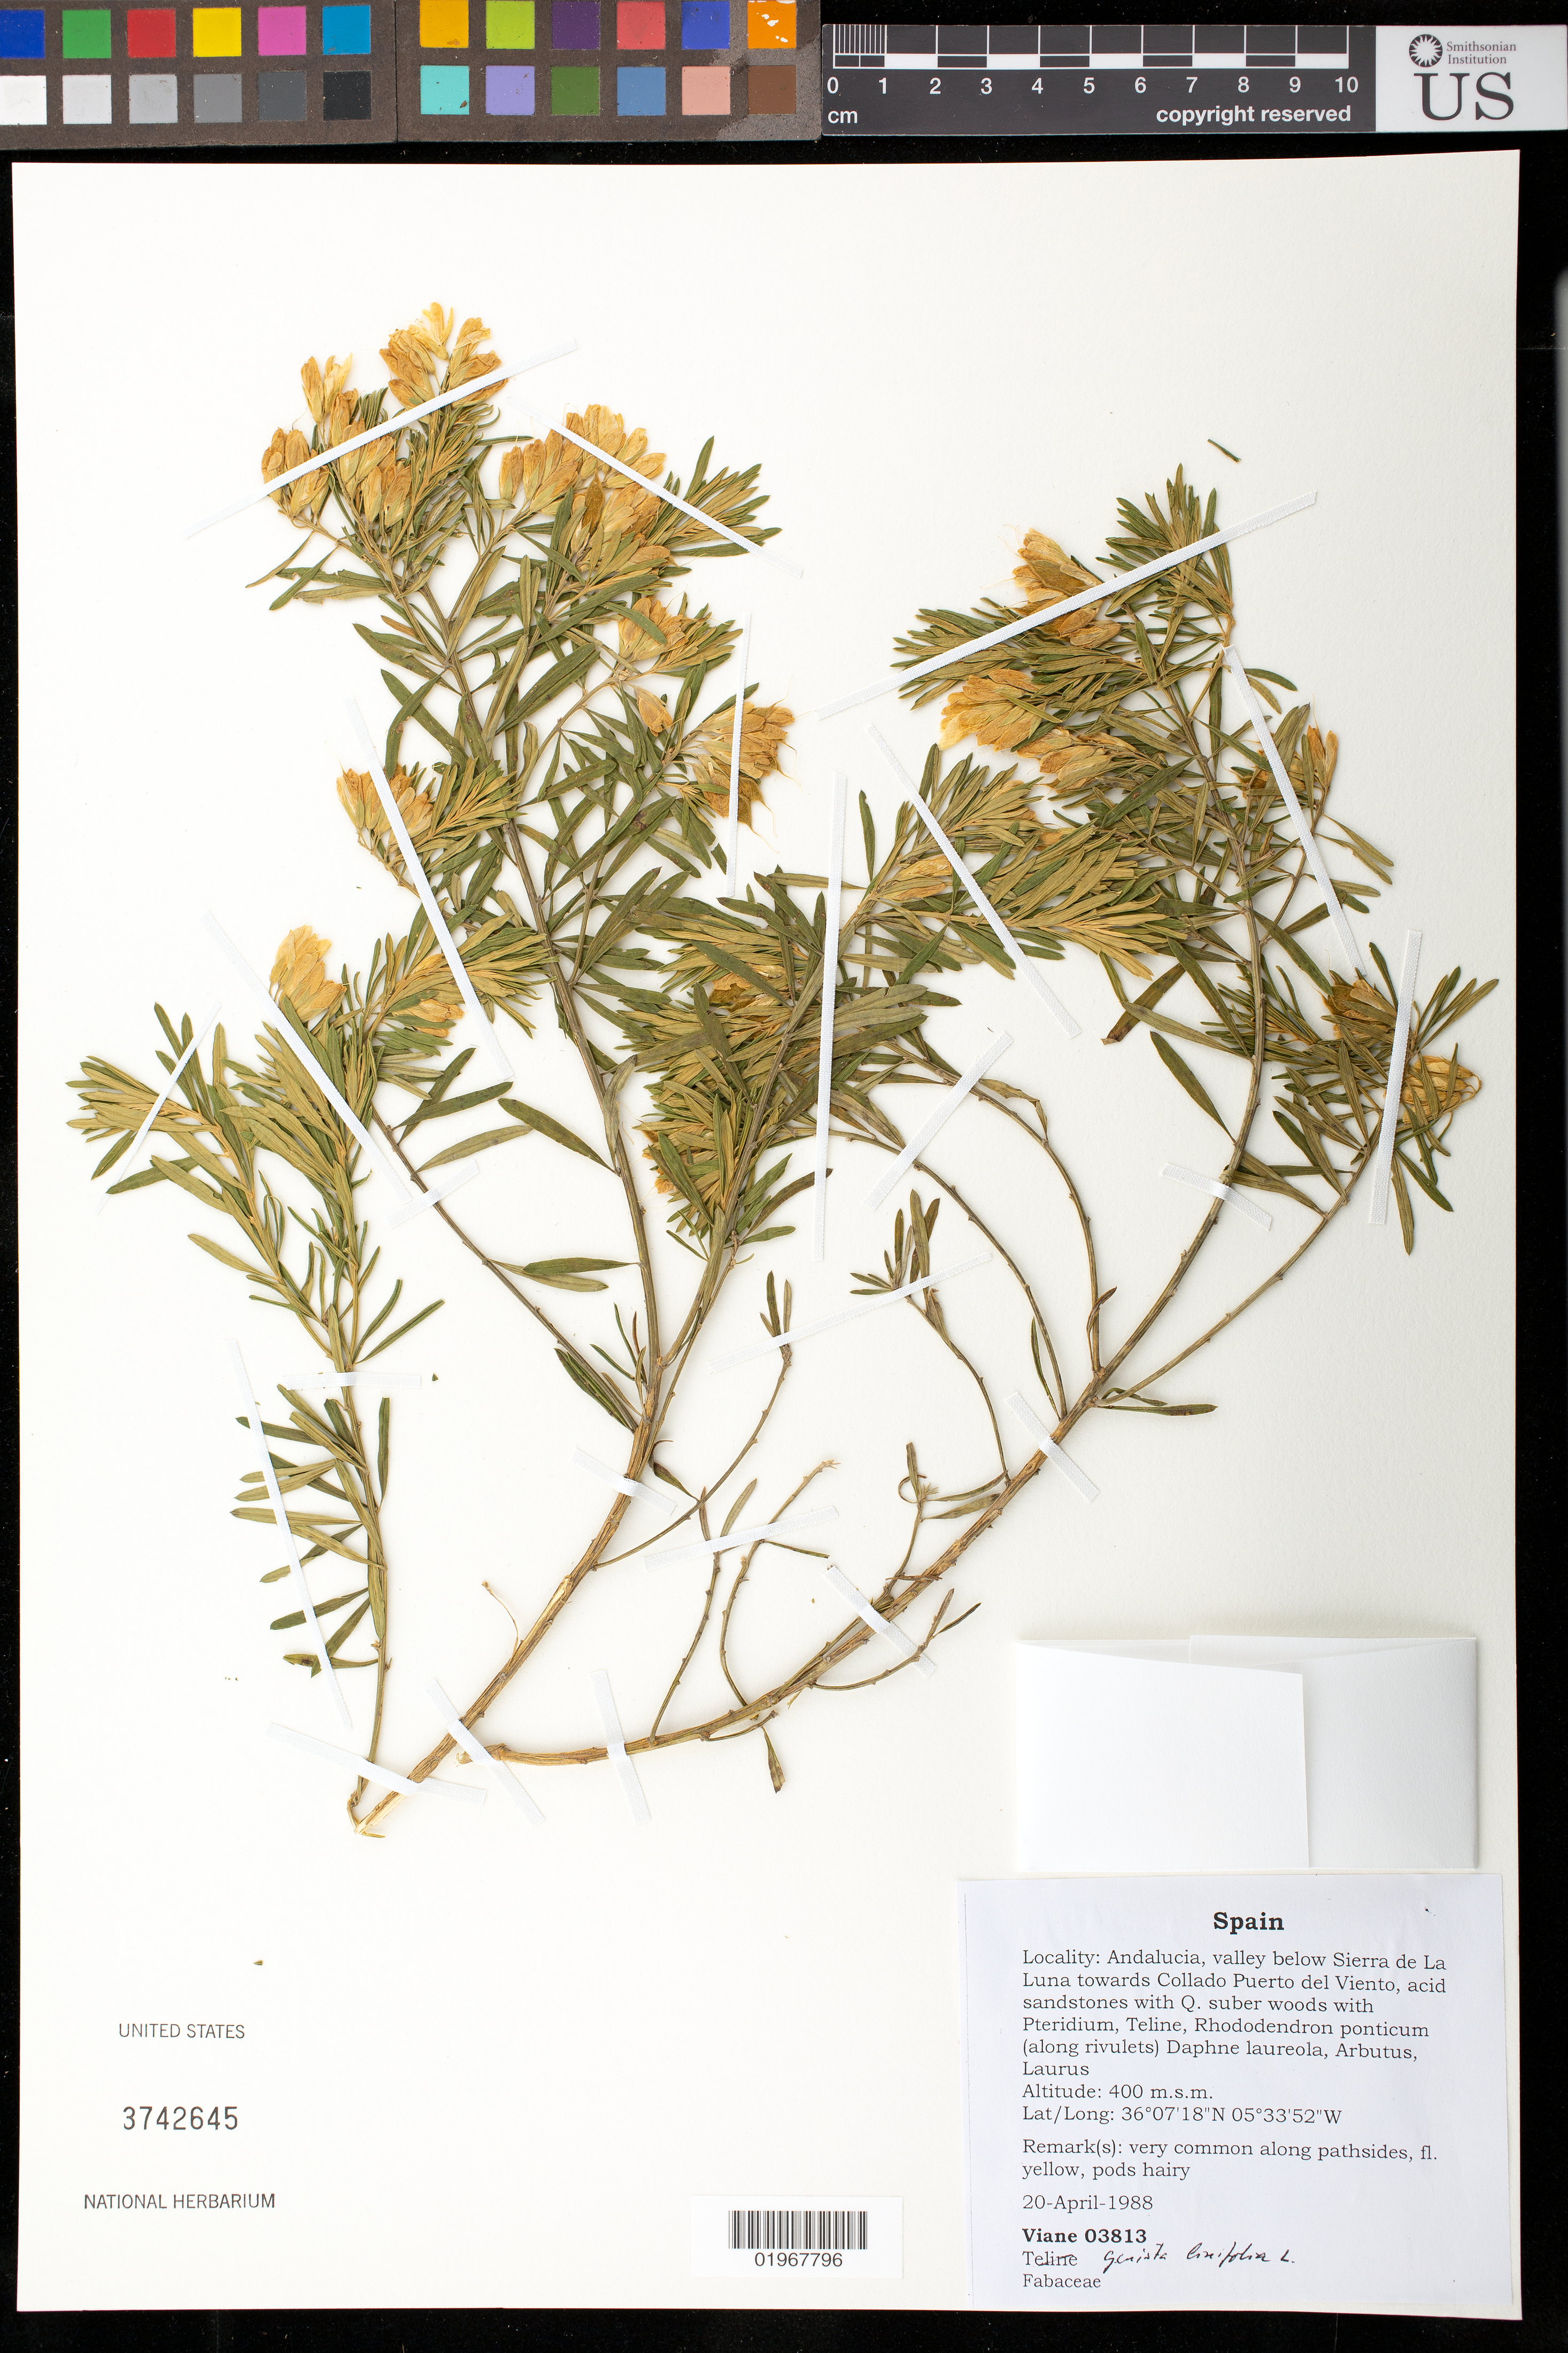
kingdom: Plantae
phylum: Tracheophyta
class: Magnoliopsida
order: Fabales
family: Fabaceae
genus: Genista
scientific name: Genista linifolia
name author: L.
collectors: Viane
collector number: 03813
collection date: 1988-04-20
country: Spain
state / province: Andalucia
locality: Valley below Sierra de La Luna towards Collado Puerto del Viento.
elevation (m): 400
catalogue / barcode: US 3742645